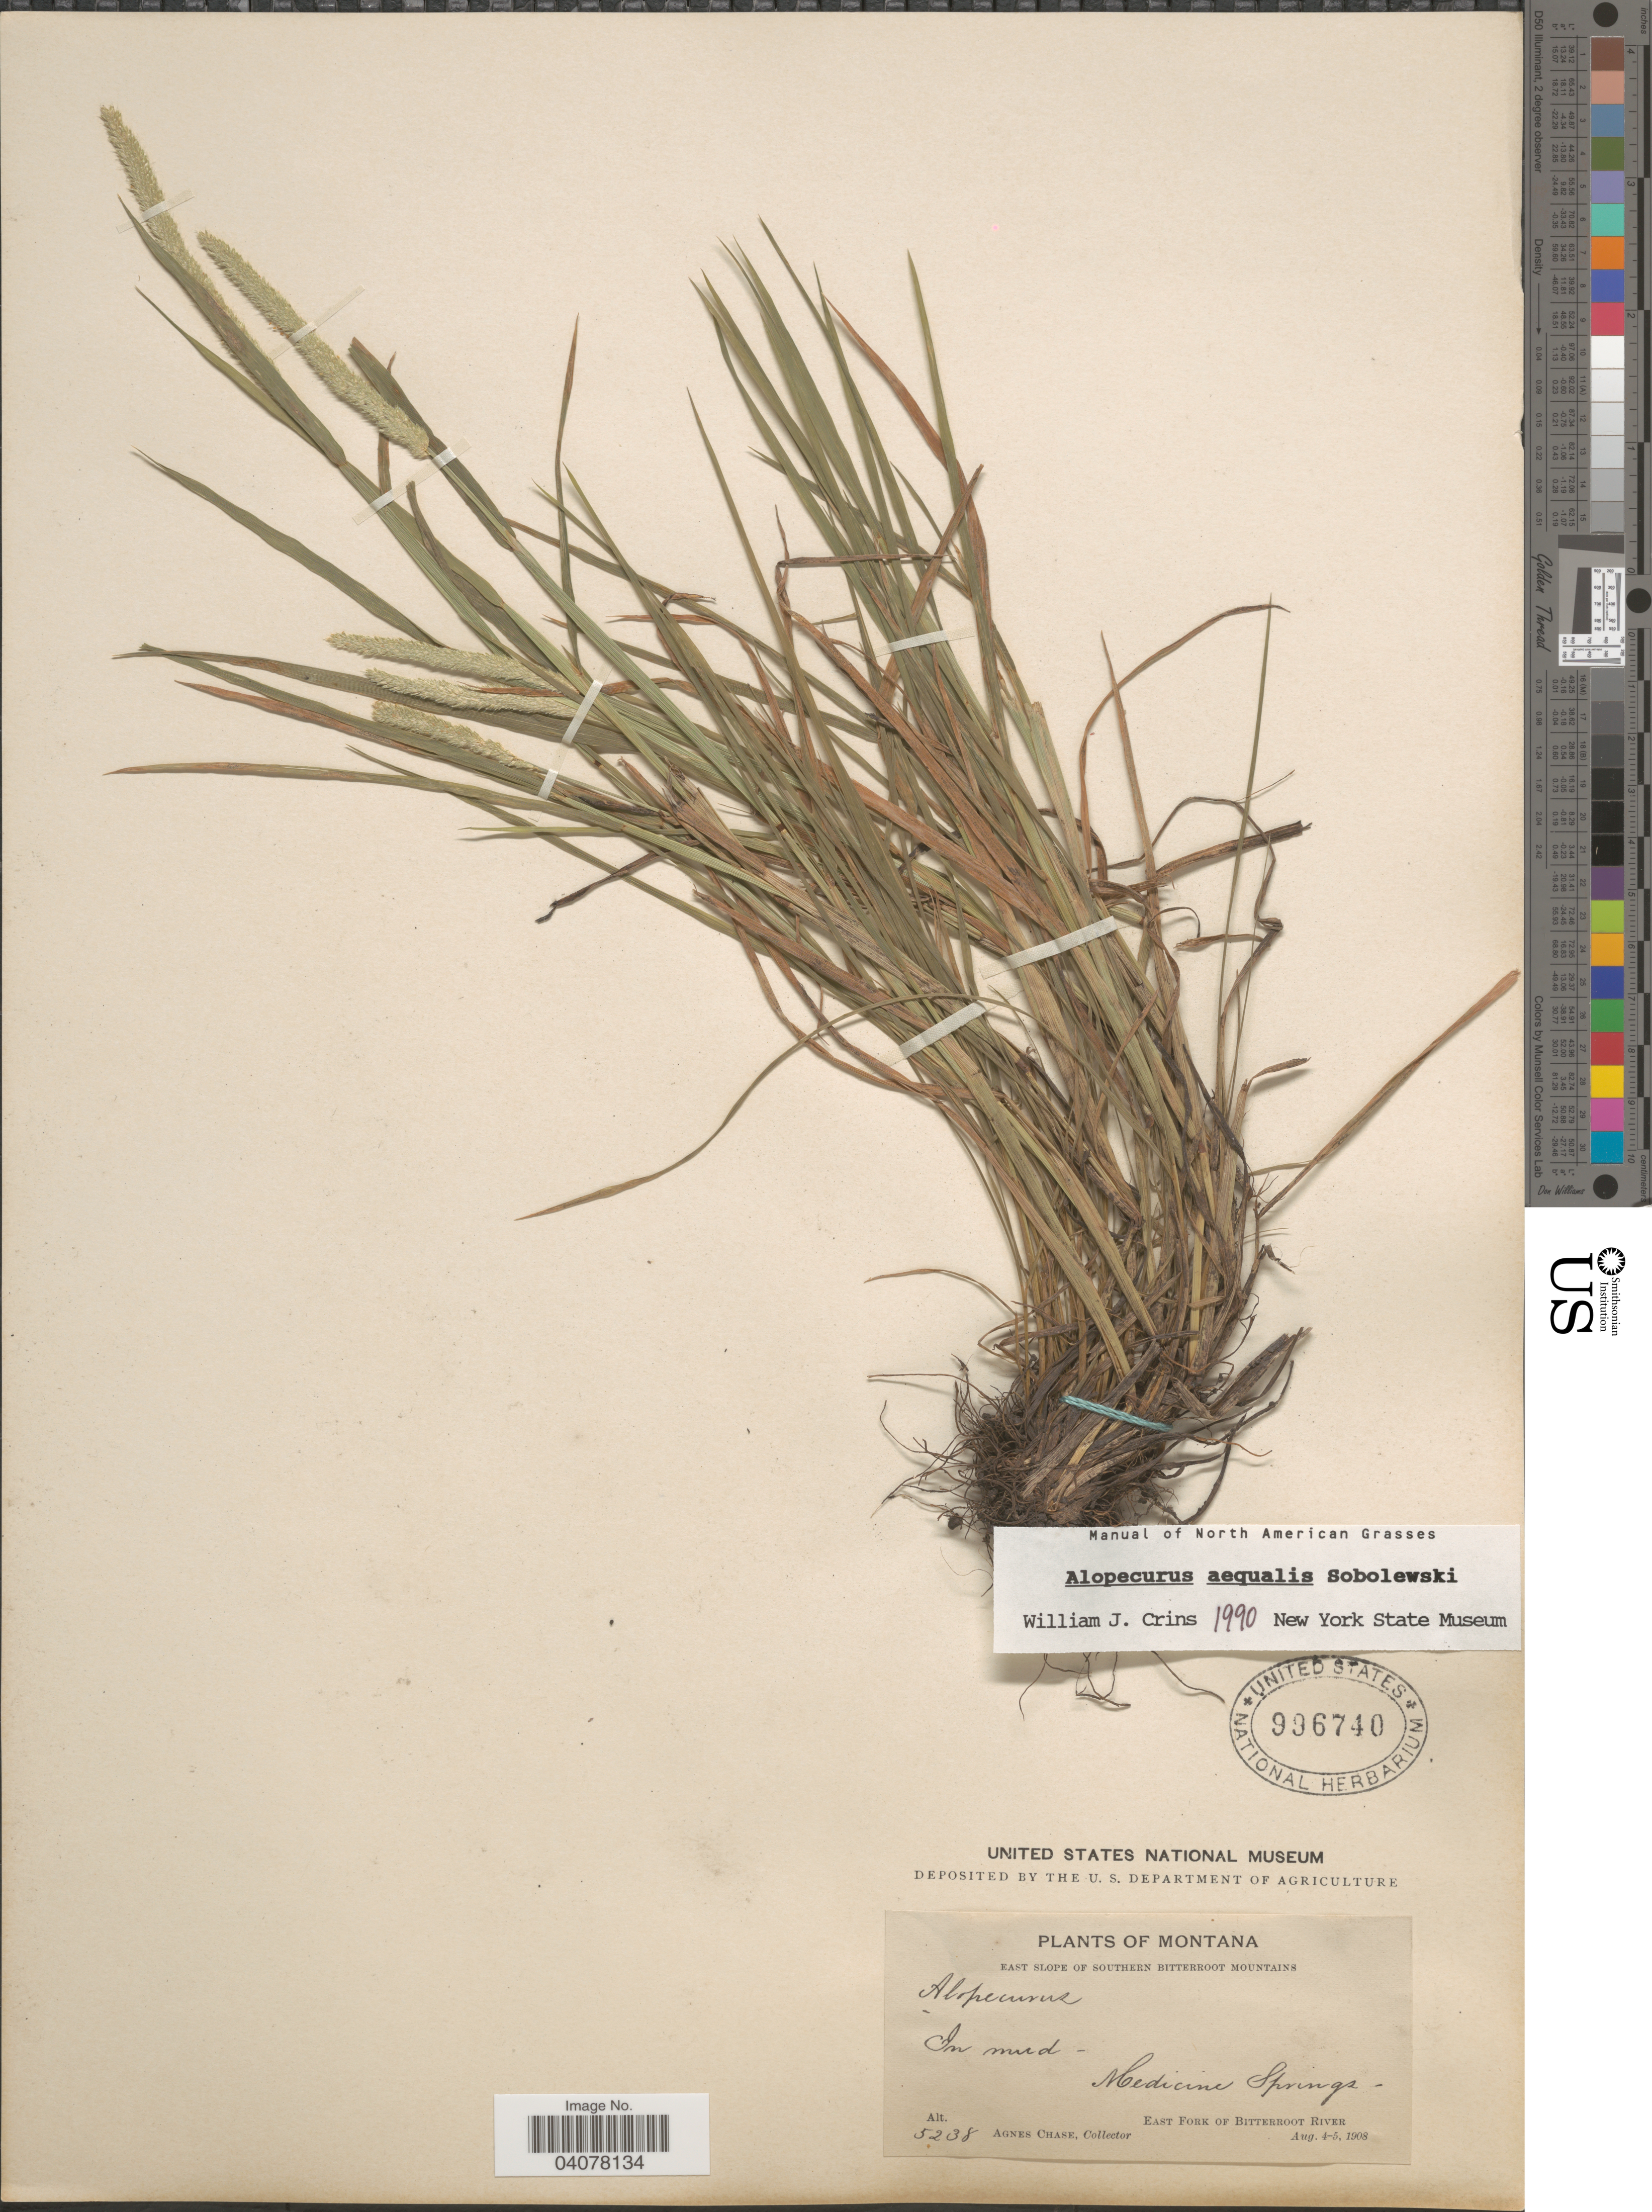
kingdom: Plantae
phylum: Tracheophyta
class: Liliopsida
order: Poales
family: Poaceae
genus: Alopecurus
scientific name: Alopecurus aequalis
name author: Sobol.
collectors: A. Chase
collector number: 5238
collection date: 1908-08-04/1908-08-05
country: United States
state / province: Montana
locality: East slope of southern Bitterroot Mountains. In mud - Medicine Springs. East Fork of Bitterroot River.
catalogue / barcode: US 996740